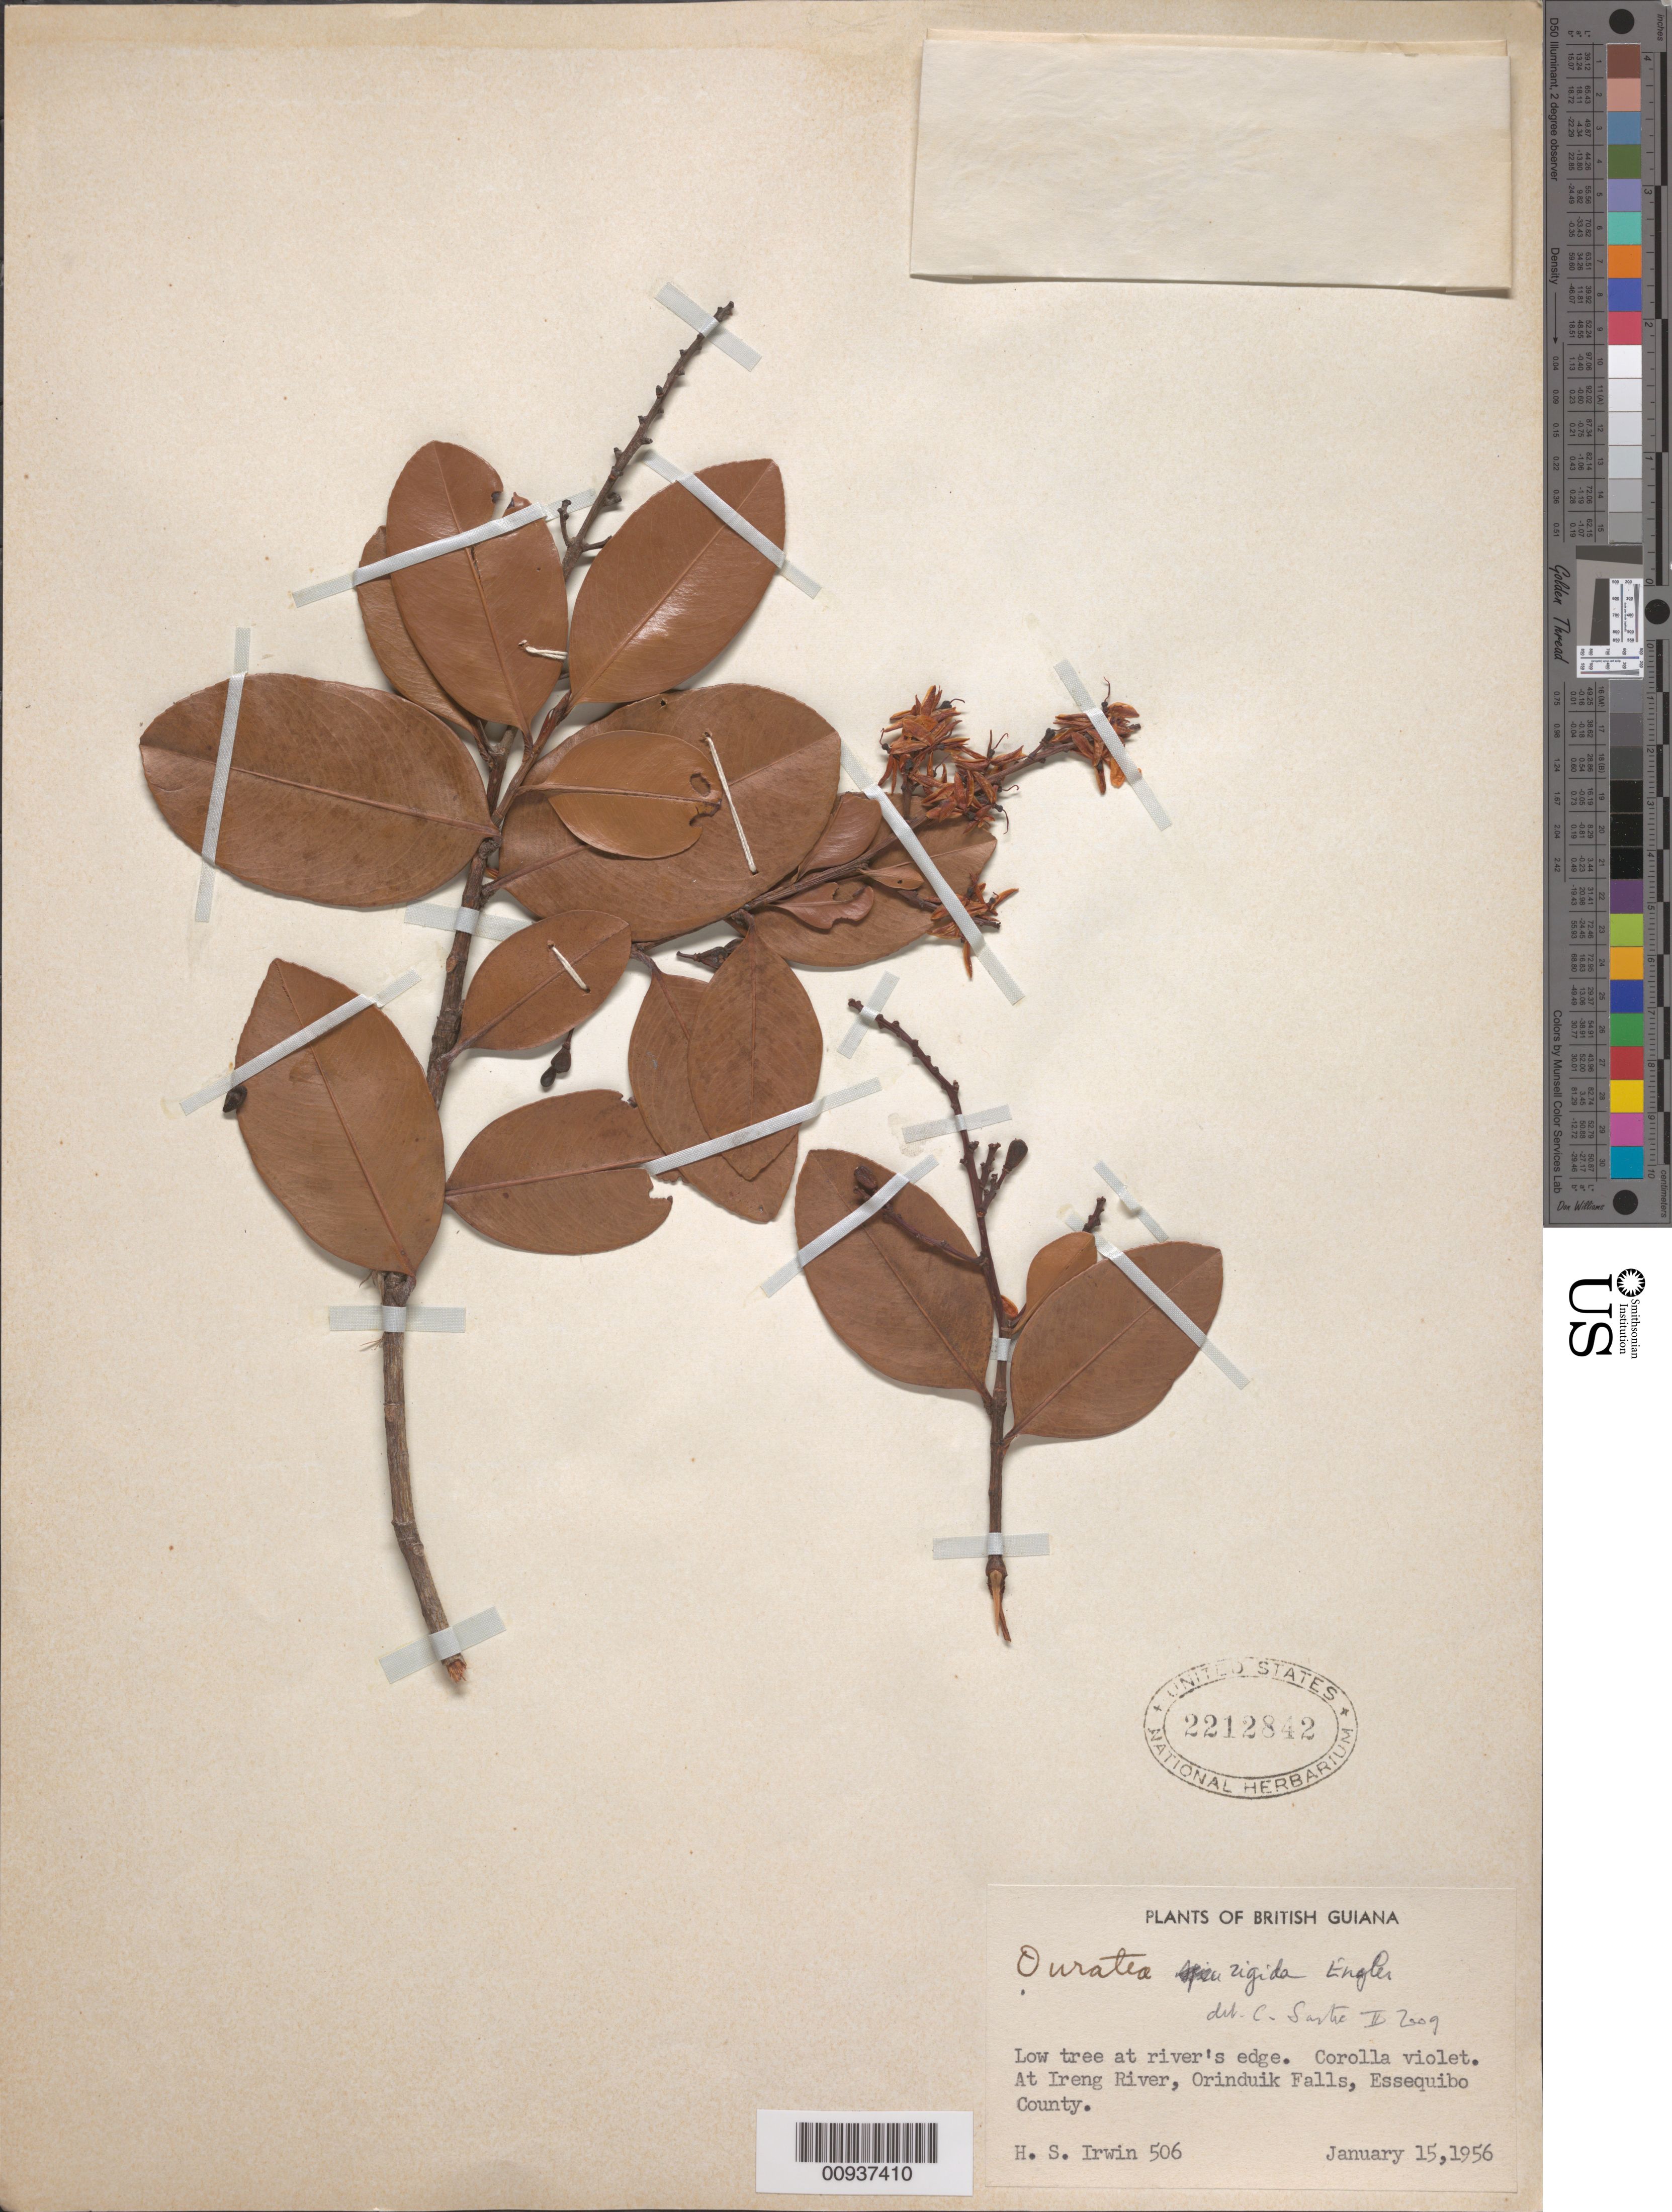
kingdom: Plantae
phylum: Tracheophyta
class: Magnoliopsida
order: Malpighiales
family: Ochnaceae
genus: Ouratea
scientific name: Ouratea rigida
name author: Engl.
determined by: Sastre, C. H. L.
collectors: H. Irwin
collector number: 506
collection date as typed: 15-Jan-56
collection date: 1956-01-15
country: Guyana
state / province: Potaro-Siparuni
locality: Ireng R., Orinduik Falls, Essequibo County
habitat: River's edge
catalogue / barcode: US 2212842